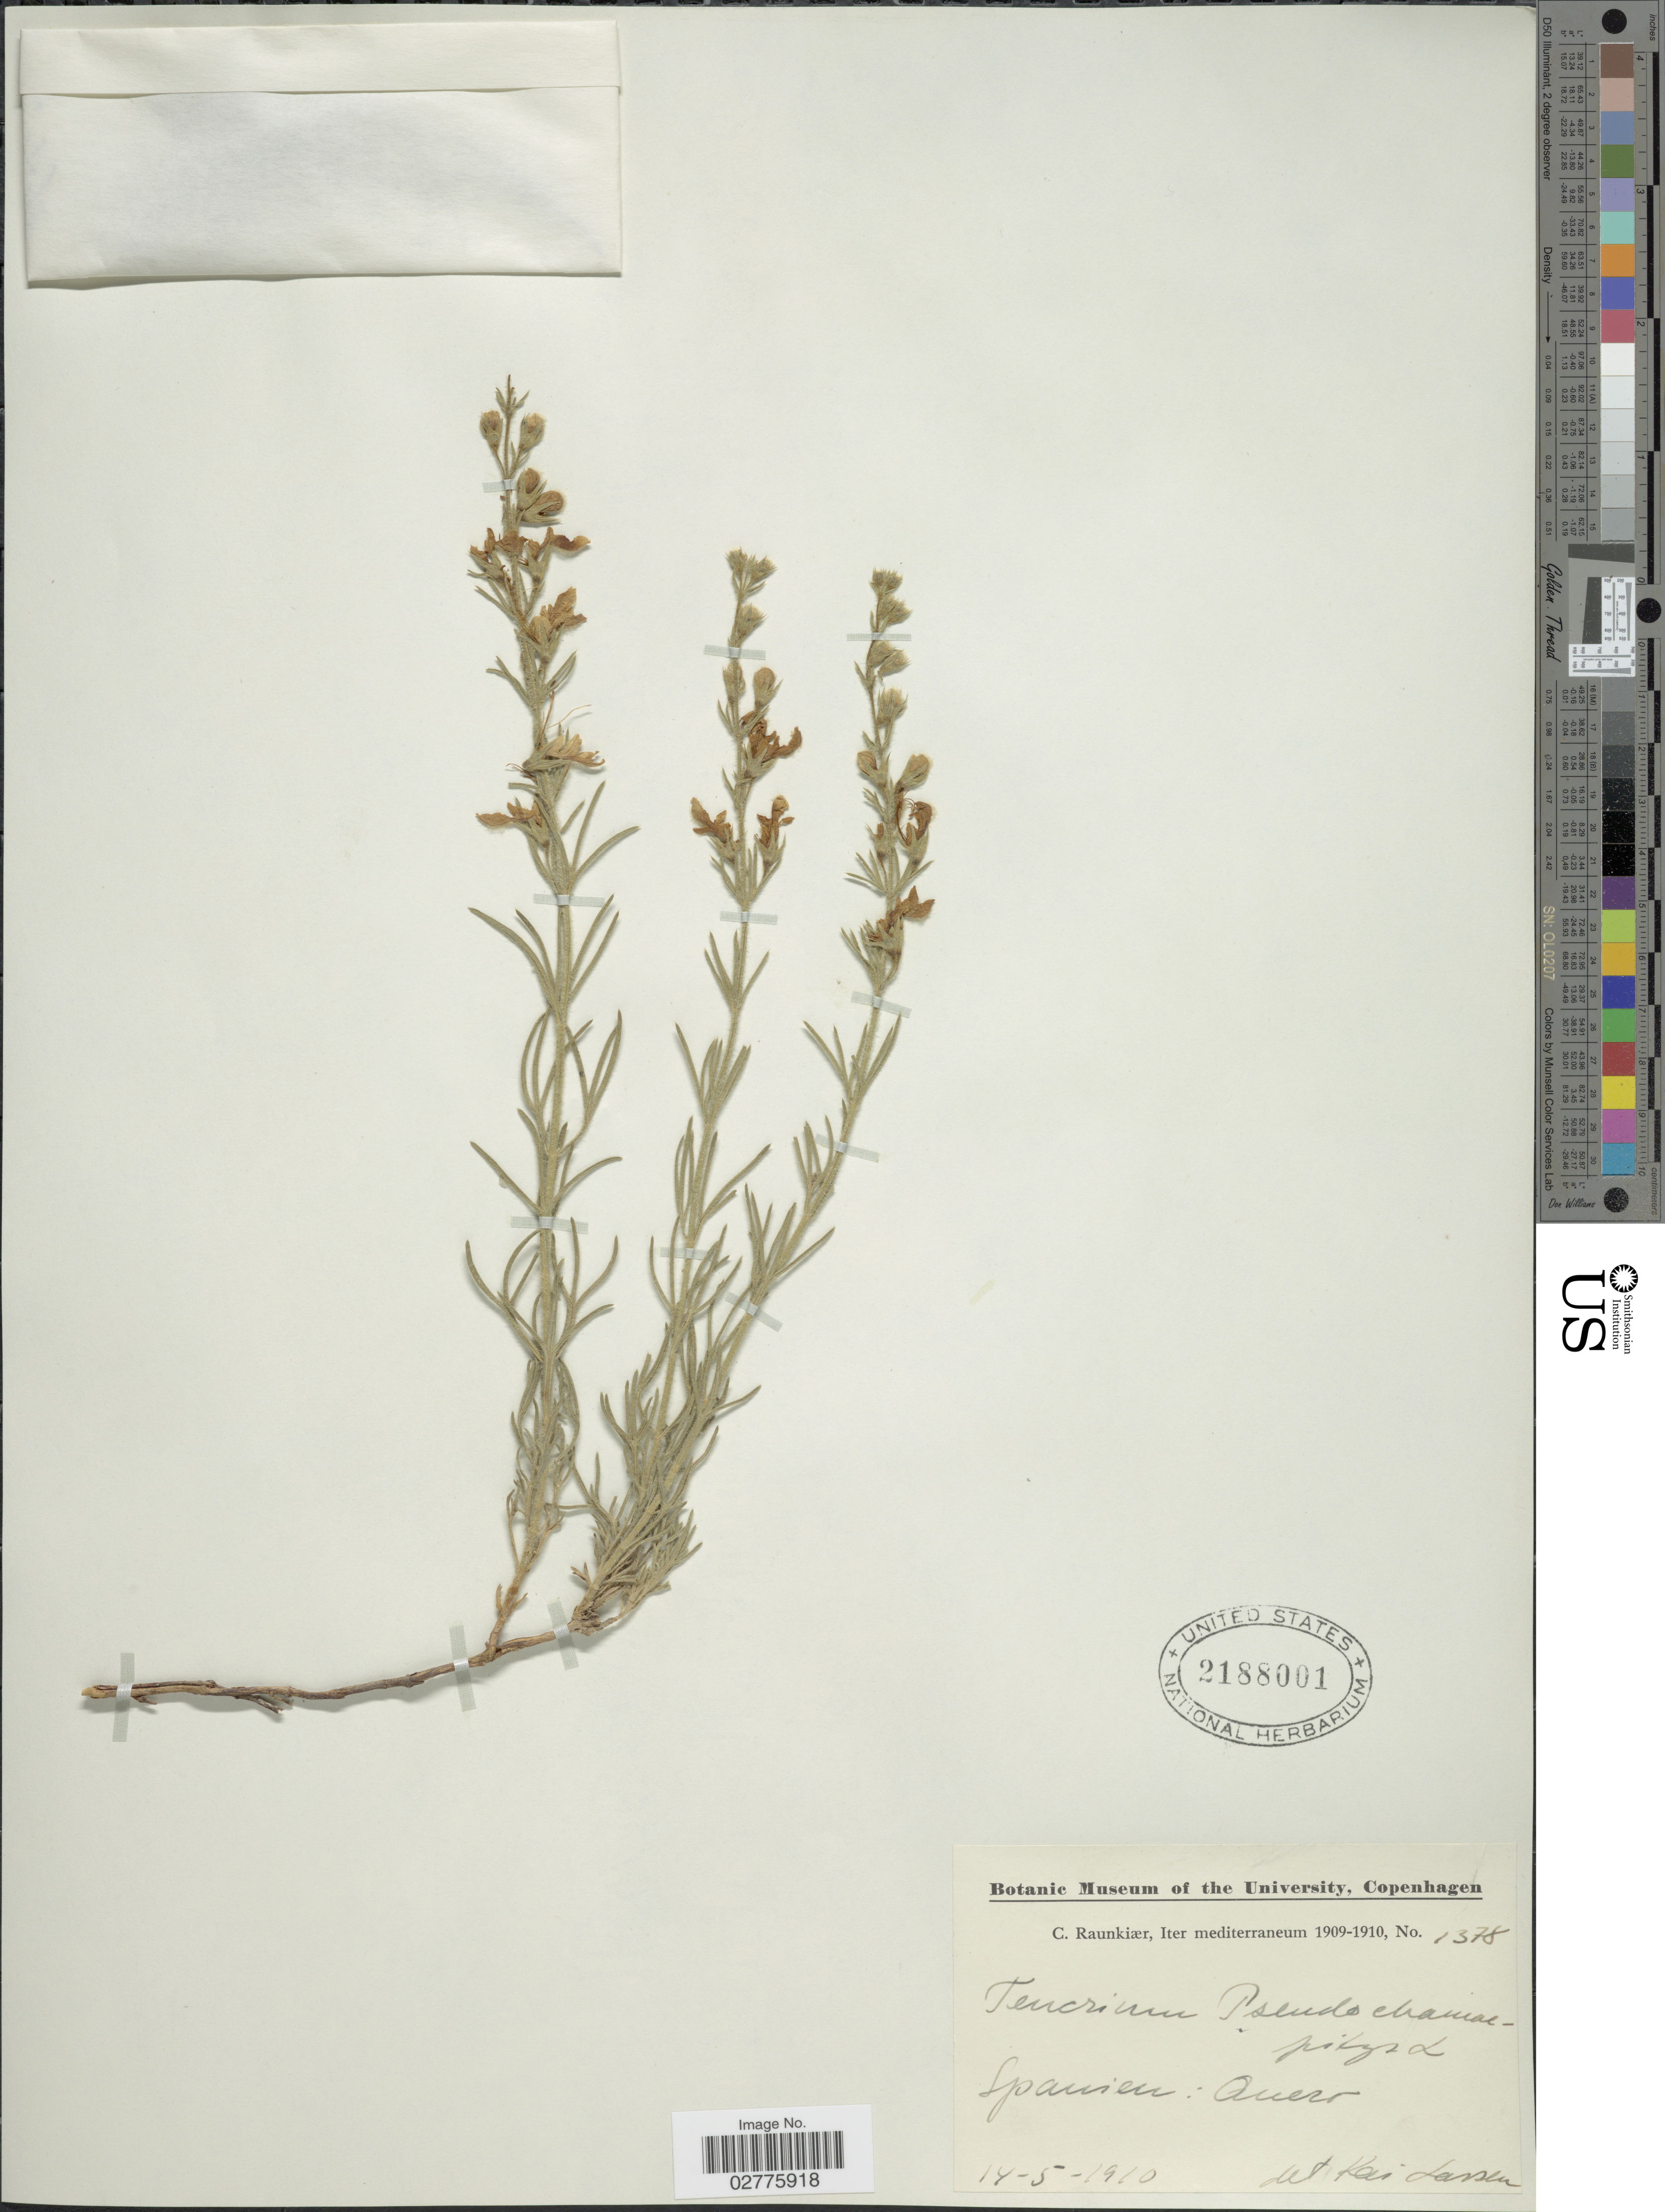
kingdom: Plantae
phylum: Tracheophyta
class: Magnoliopsida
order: Lamiales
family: Lamiaceae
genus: Teucrium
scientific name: Teucrium pseudochamaepitys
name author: L.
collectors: C. C. Raunkiaer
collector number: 1378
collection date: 1910-05-14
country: Spain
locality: Mediterraneum. Spanien: Quero.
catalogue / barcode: US 2188001